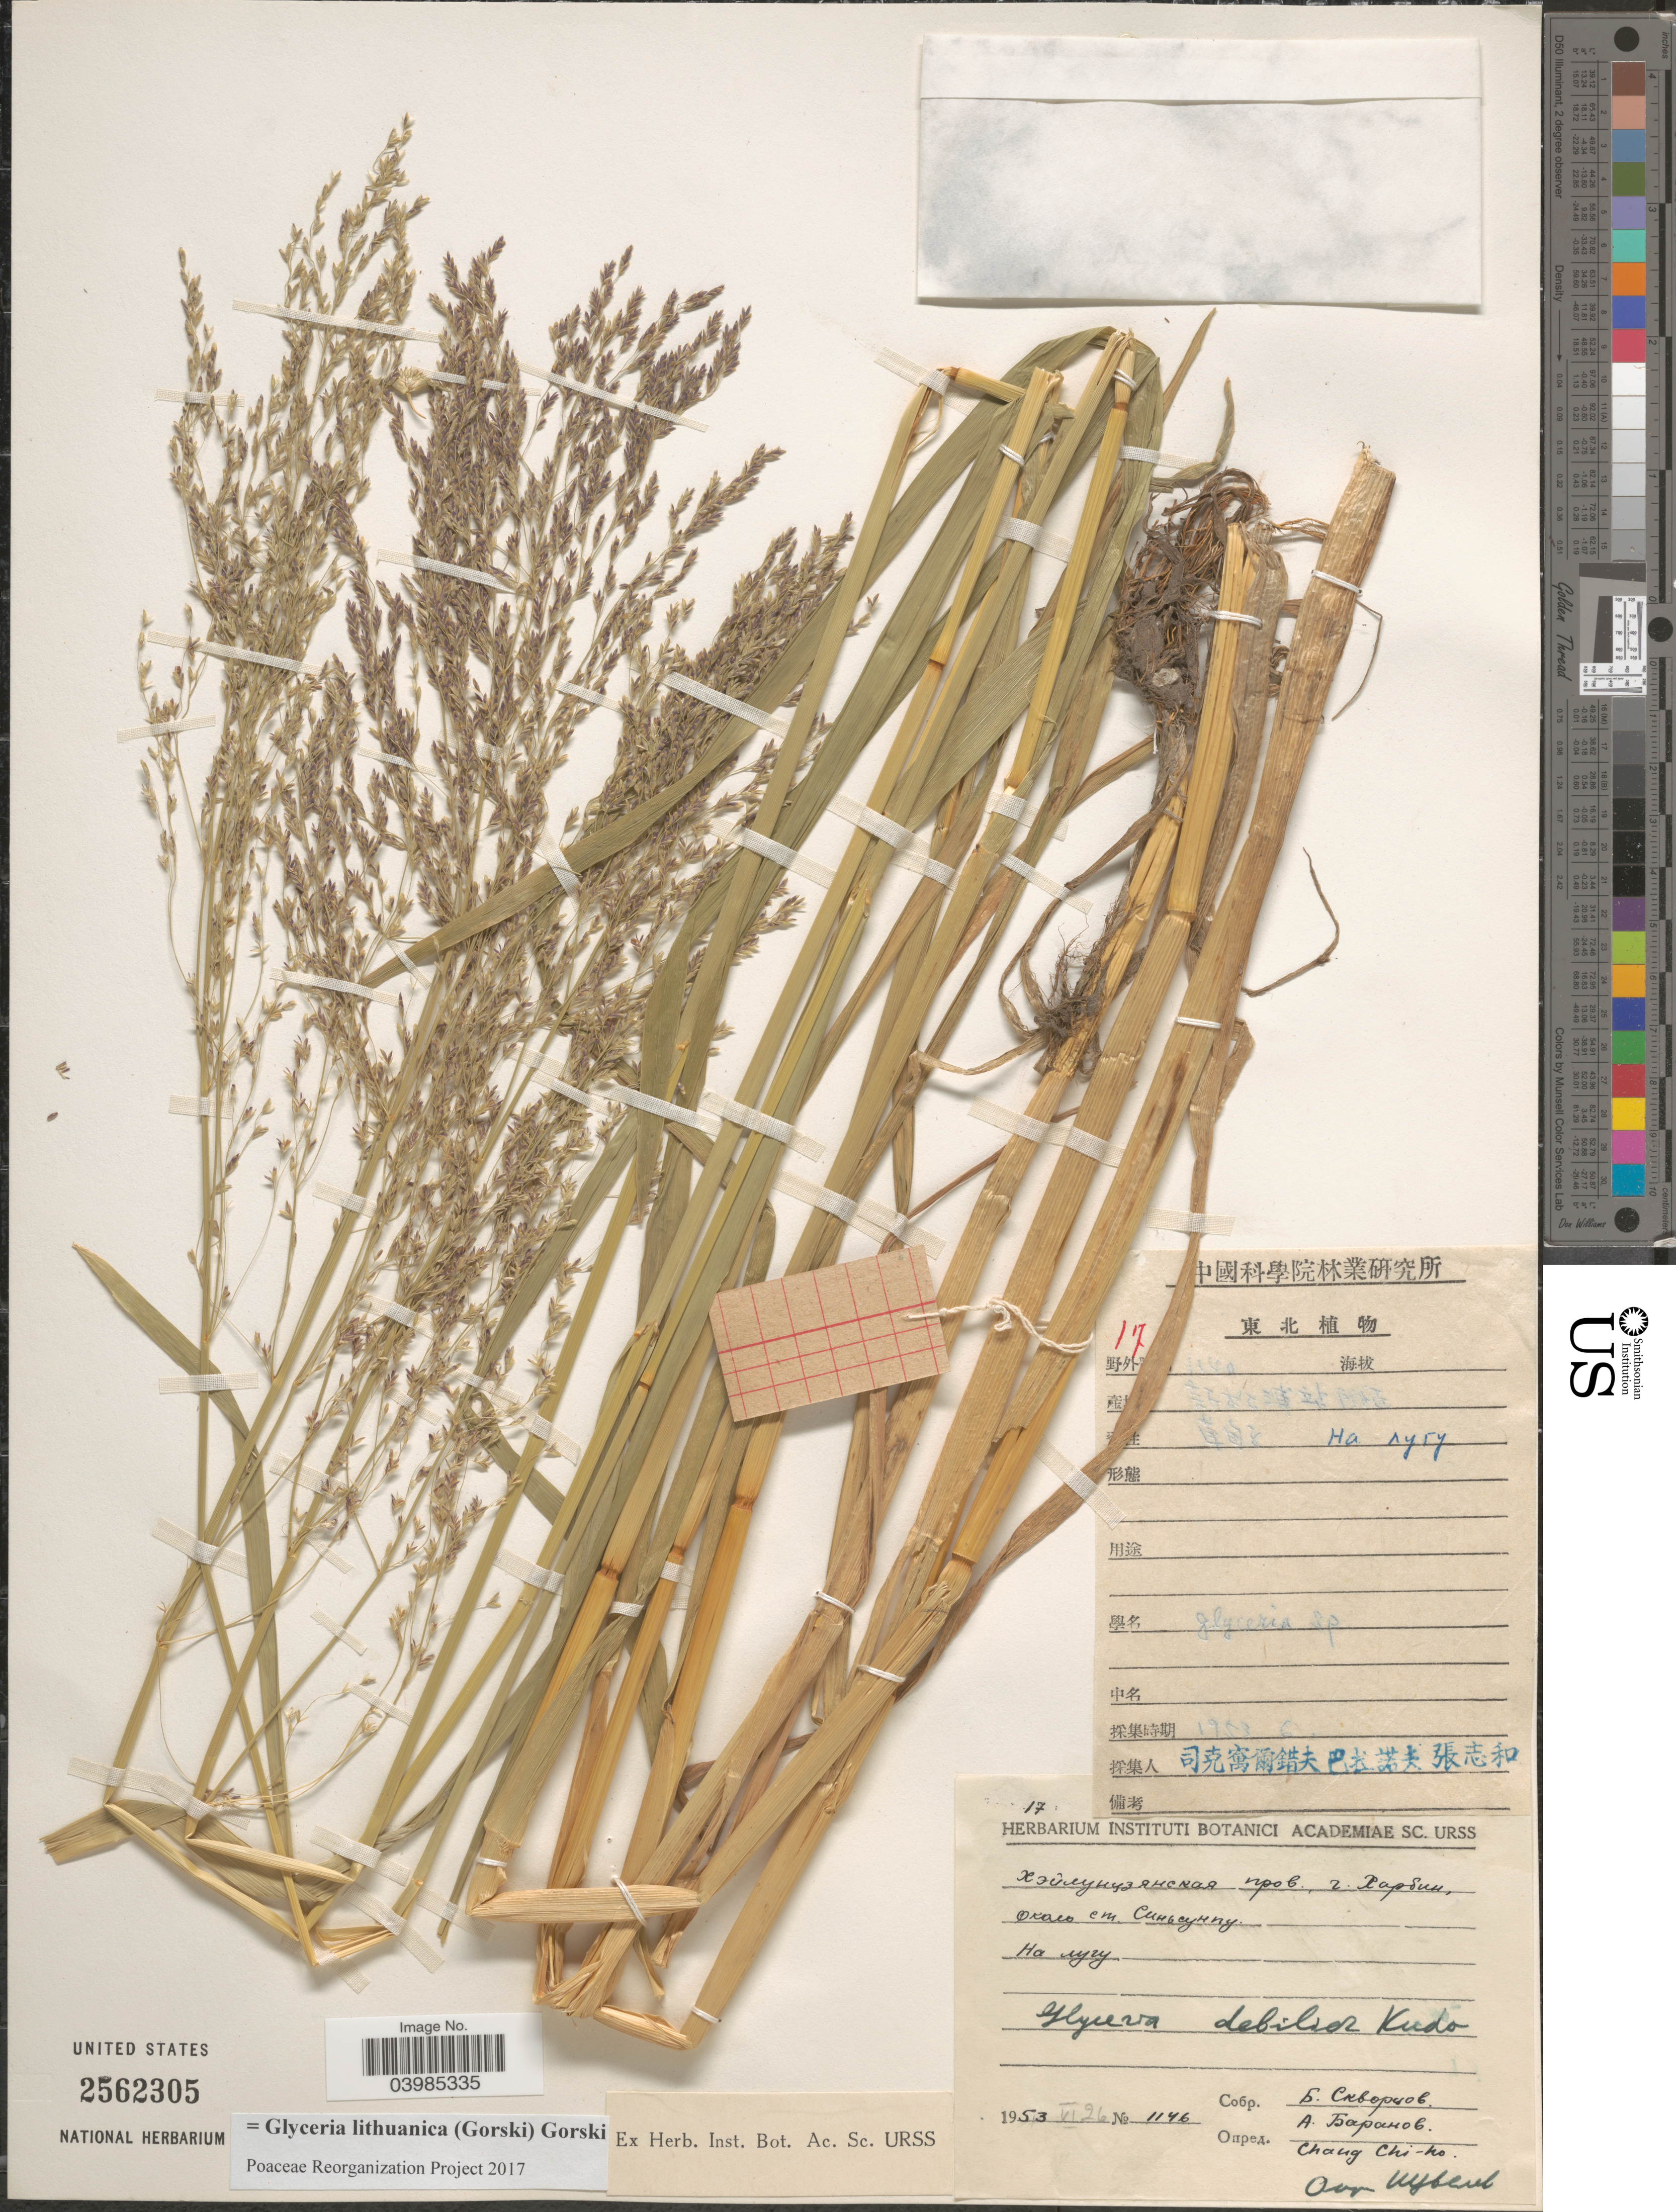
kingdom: Plantae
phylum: Tracheophyta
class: Liliopsida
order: Poales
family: Poaceae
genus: Glyceria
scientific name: Glyceria lithuanica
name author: (Gorski) Gorski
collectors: B. Skvortzov & A. Baranov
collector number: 1146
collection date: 1953-06-26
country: China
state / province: Heilongjiang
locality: Kharbin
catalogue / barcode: US 2562305